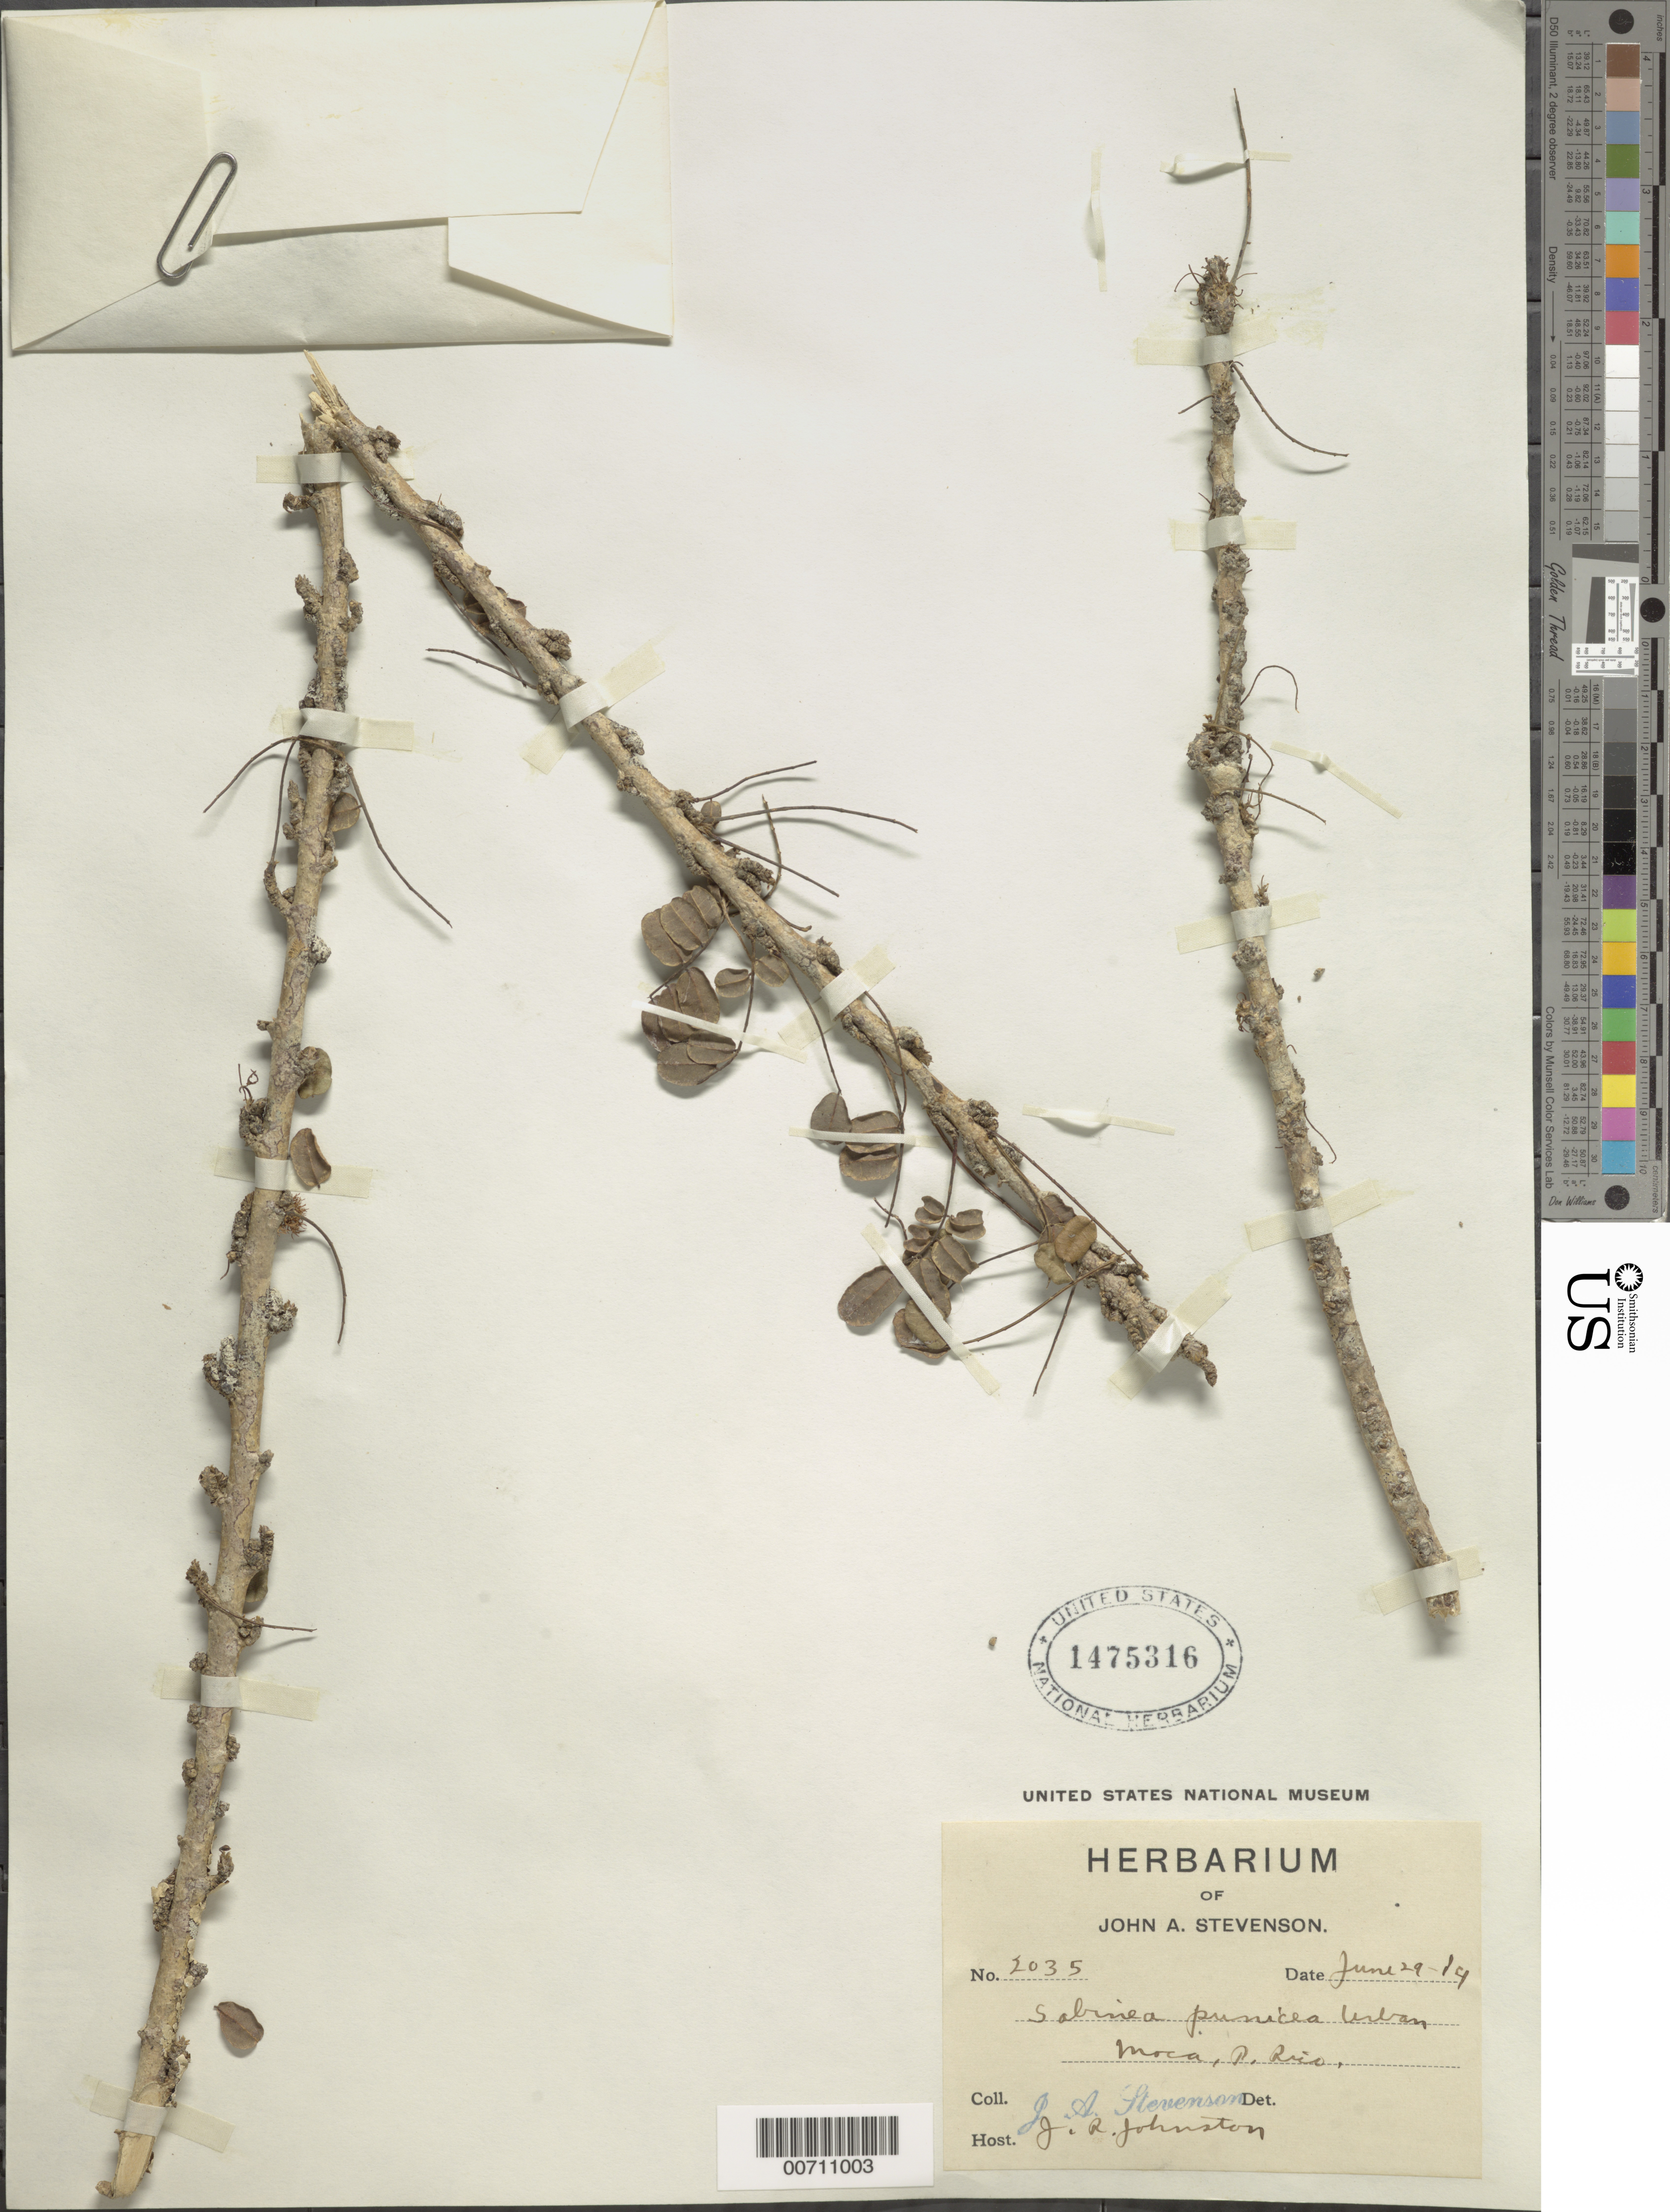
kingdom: Plantae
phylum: Tracheophyta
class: Magnoliopsida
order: Fabales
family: Fabaceae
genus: Poitea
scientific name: Poitea punicea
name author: (Urb.) Lavin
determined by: Strong, Mark T., (BOT), Smithsonian Institution - National Museum of Natural History (UNITED STATES)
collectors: J. Stevenson & J. Johnston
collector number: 2035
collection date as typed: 29 Jun 1914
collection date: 1914-06-29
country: Puerto Rico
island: Greater Antilles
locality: Moca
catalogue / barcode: US 1475316